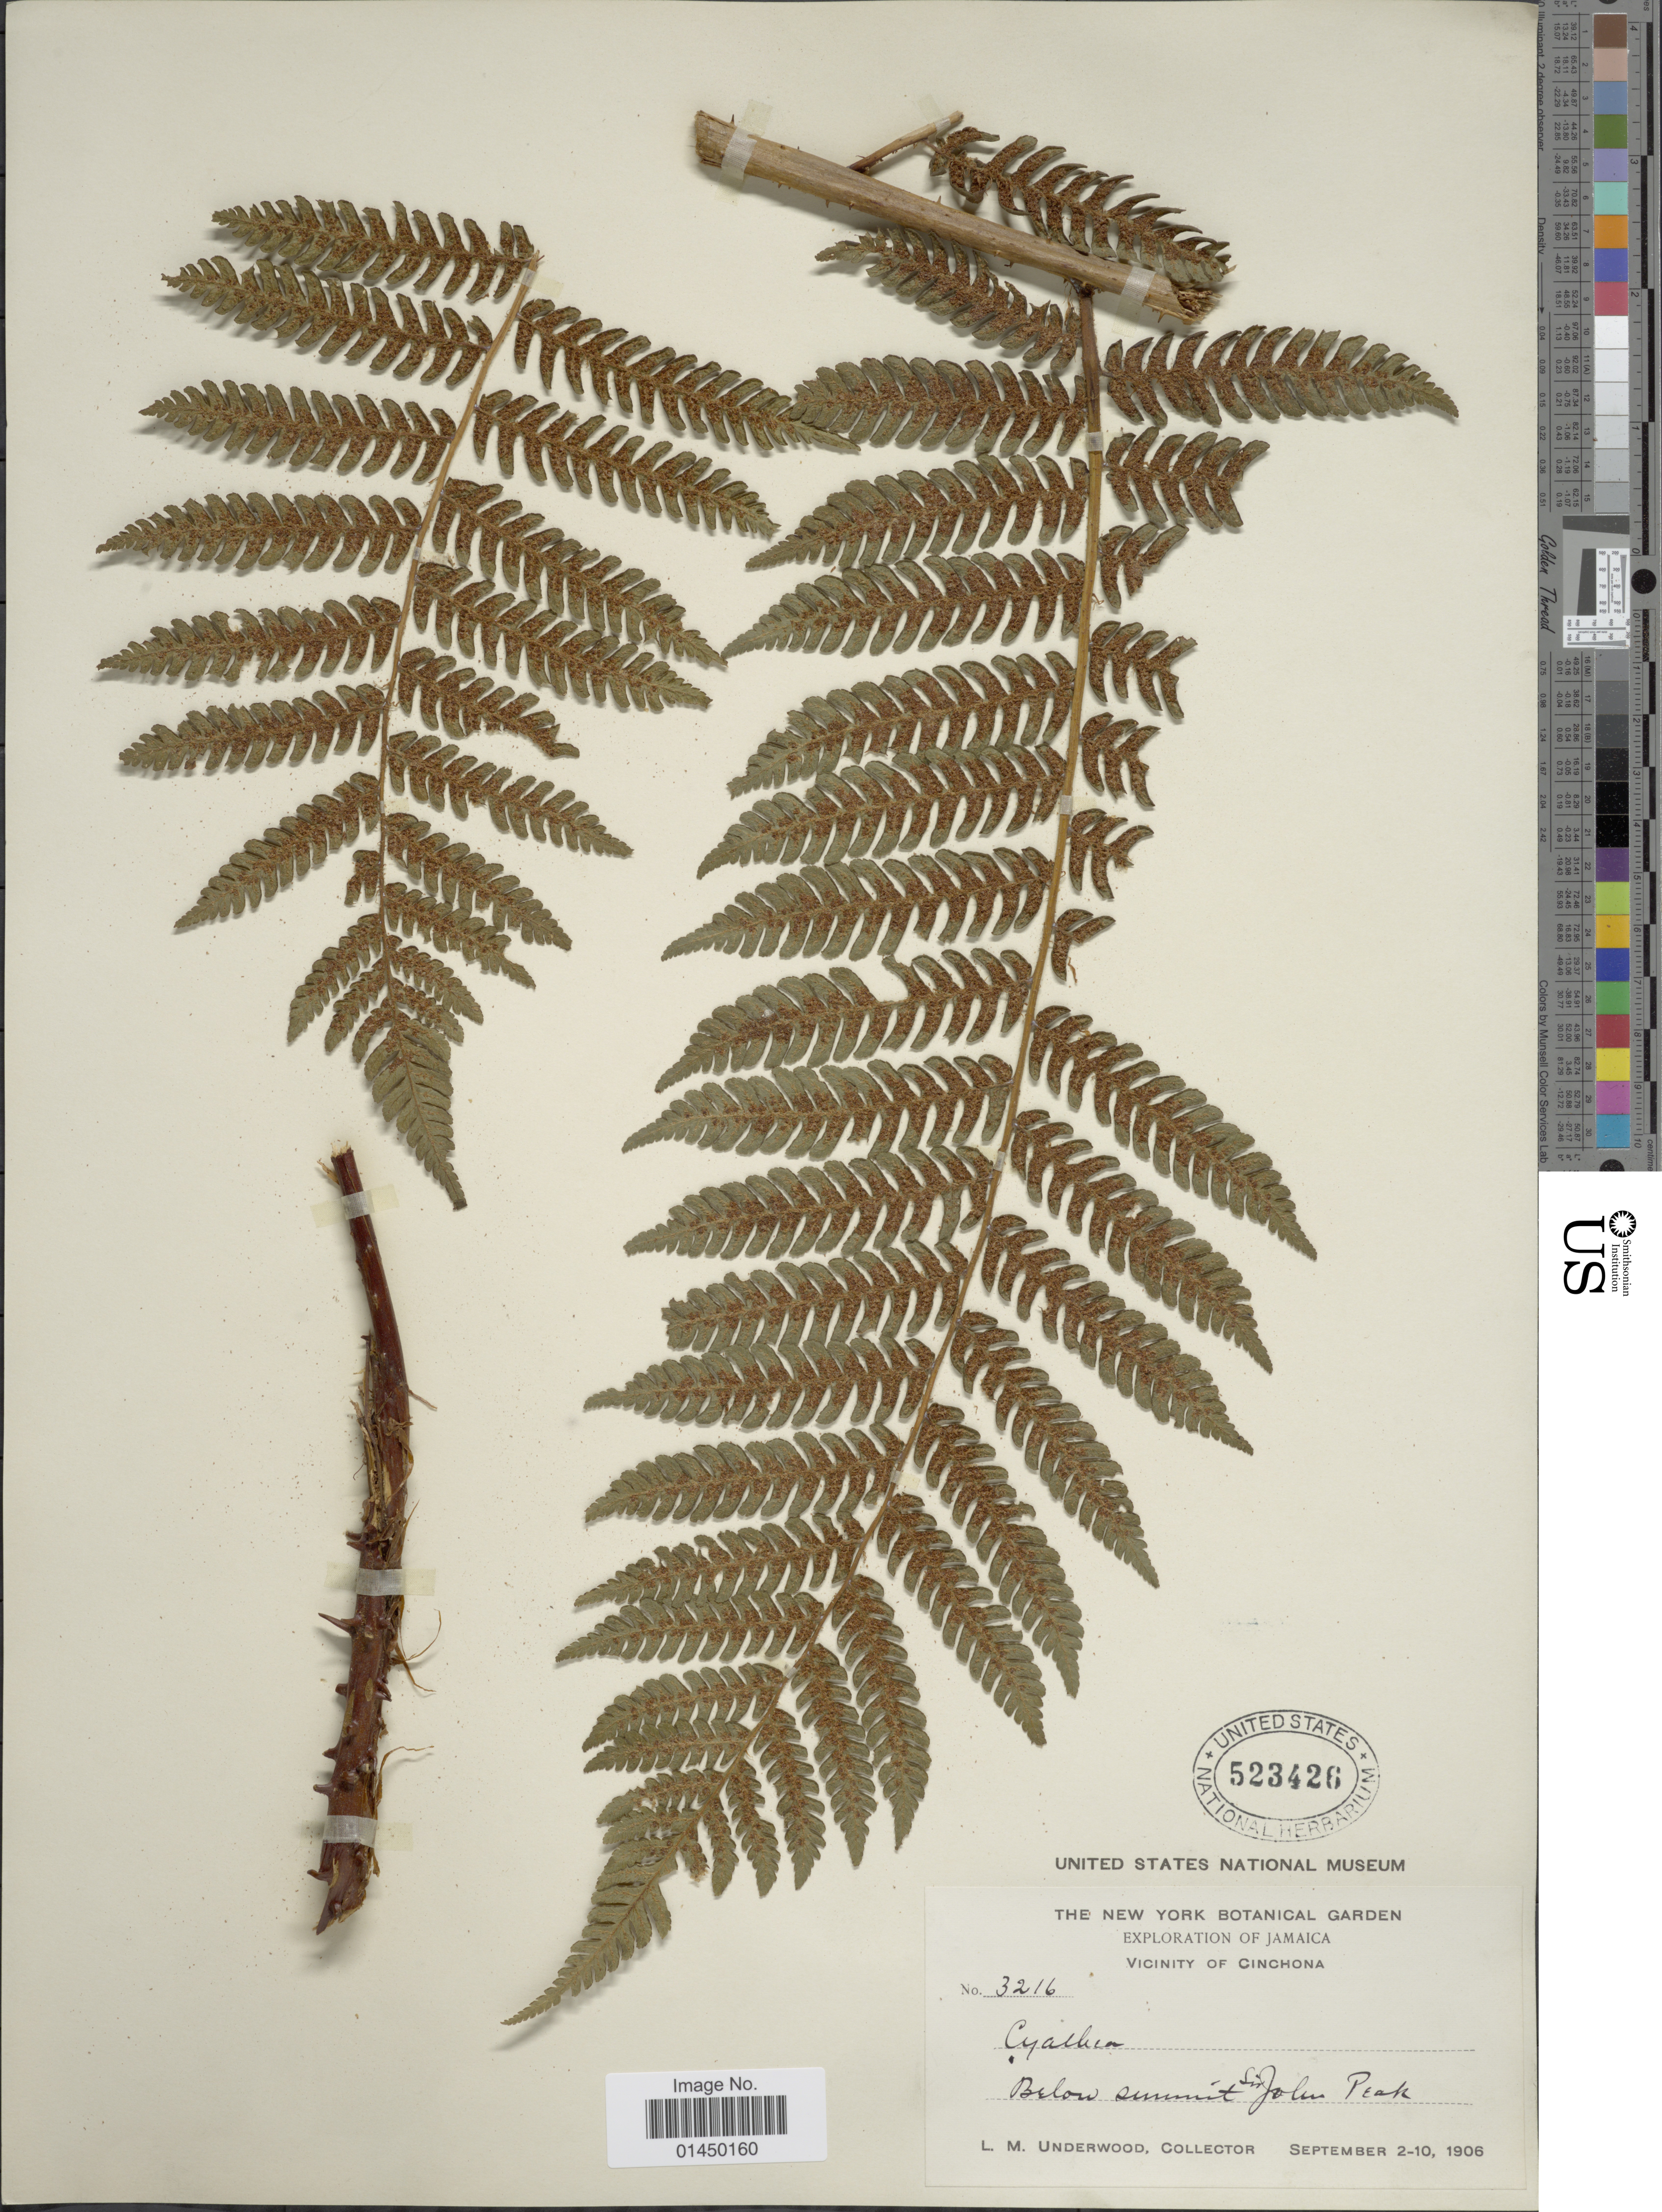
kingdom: Plantae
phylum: Tracheophyta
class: Polypodiopsida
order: Cyatheales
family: Cyatheaceae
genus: Cyathea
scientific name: Cyathea furfuracea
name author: Christ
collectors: L. M. Underwood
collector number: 3216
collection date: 1906-09-02/1906-09-10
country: Jamaica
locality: Vicinity of Cinchona, Below summit Sir John Peak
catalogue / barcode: US 523426